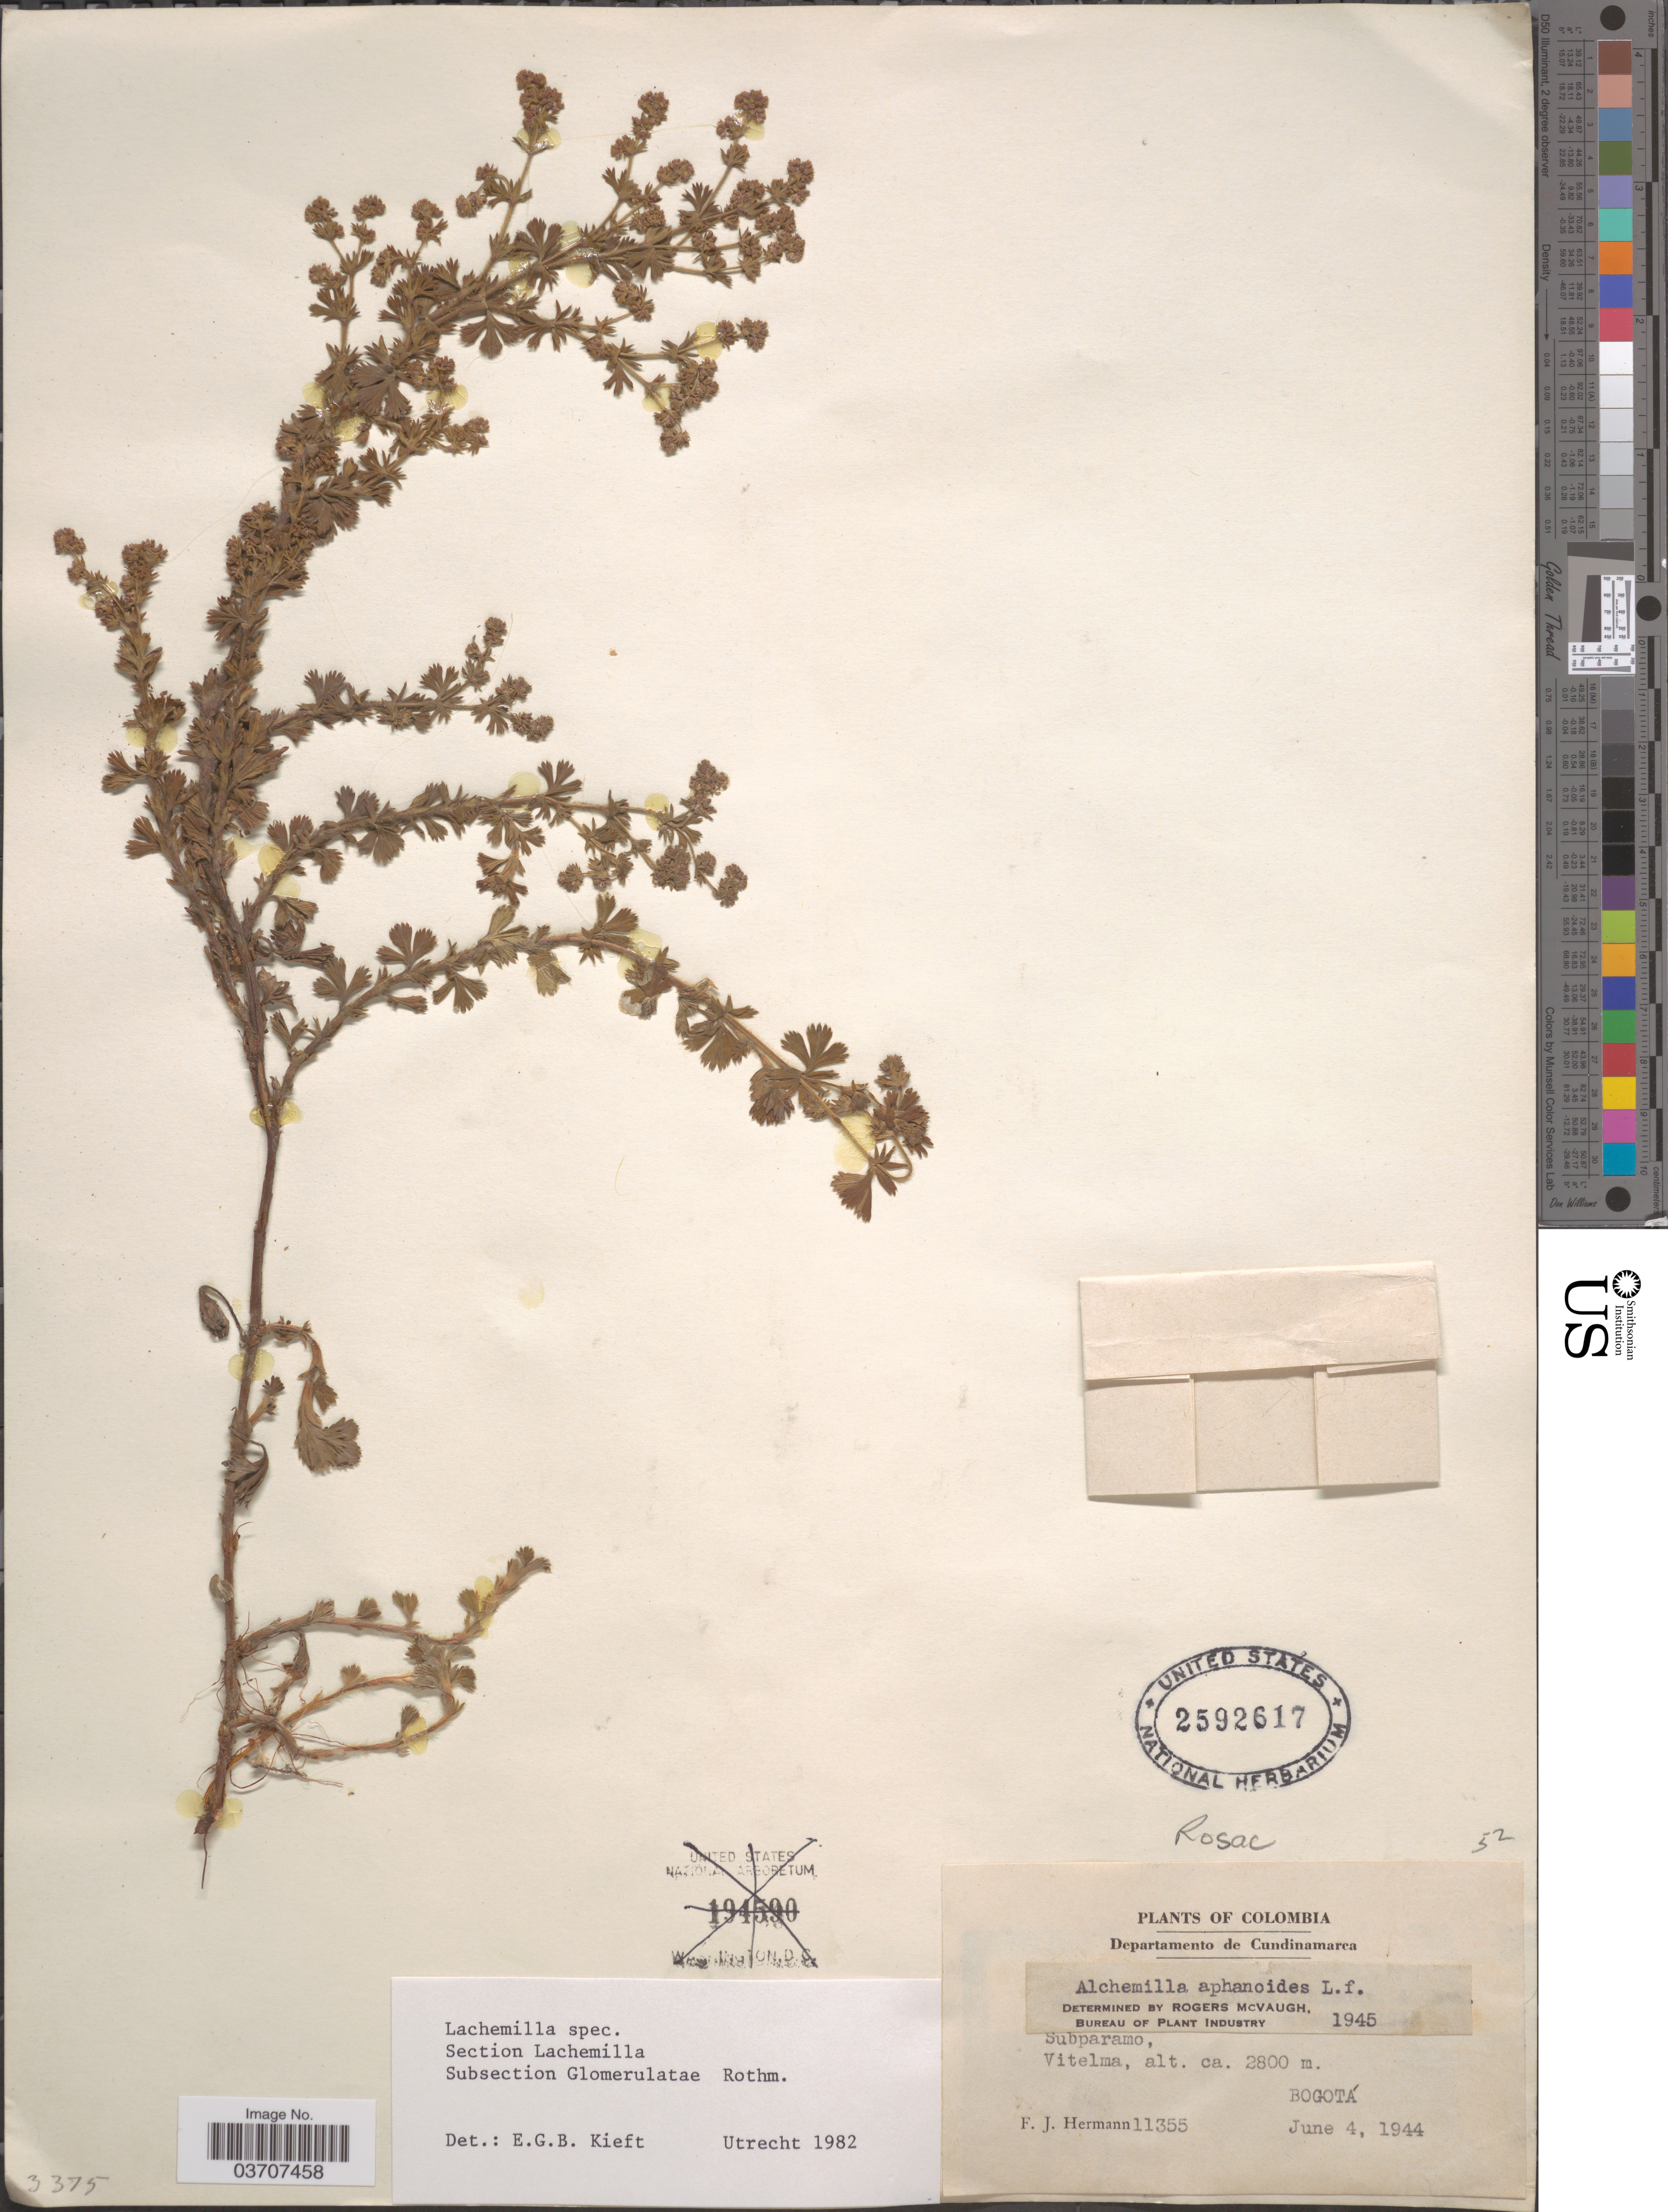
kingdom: Plantae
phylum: Tracheophyta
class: Magnoliopsida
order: Rosales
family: Rosaceae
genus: Lachemilla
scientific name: Lachemilla sp.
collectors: F. J. Hermann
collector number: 11355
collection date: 1944-06-04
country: Colombia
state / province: Cundinamarca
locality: Departamento de Cundinamarca. Vitelma. Bogotá.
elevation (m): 2800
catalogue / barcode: US 2592617